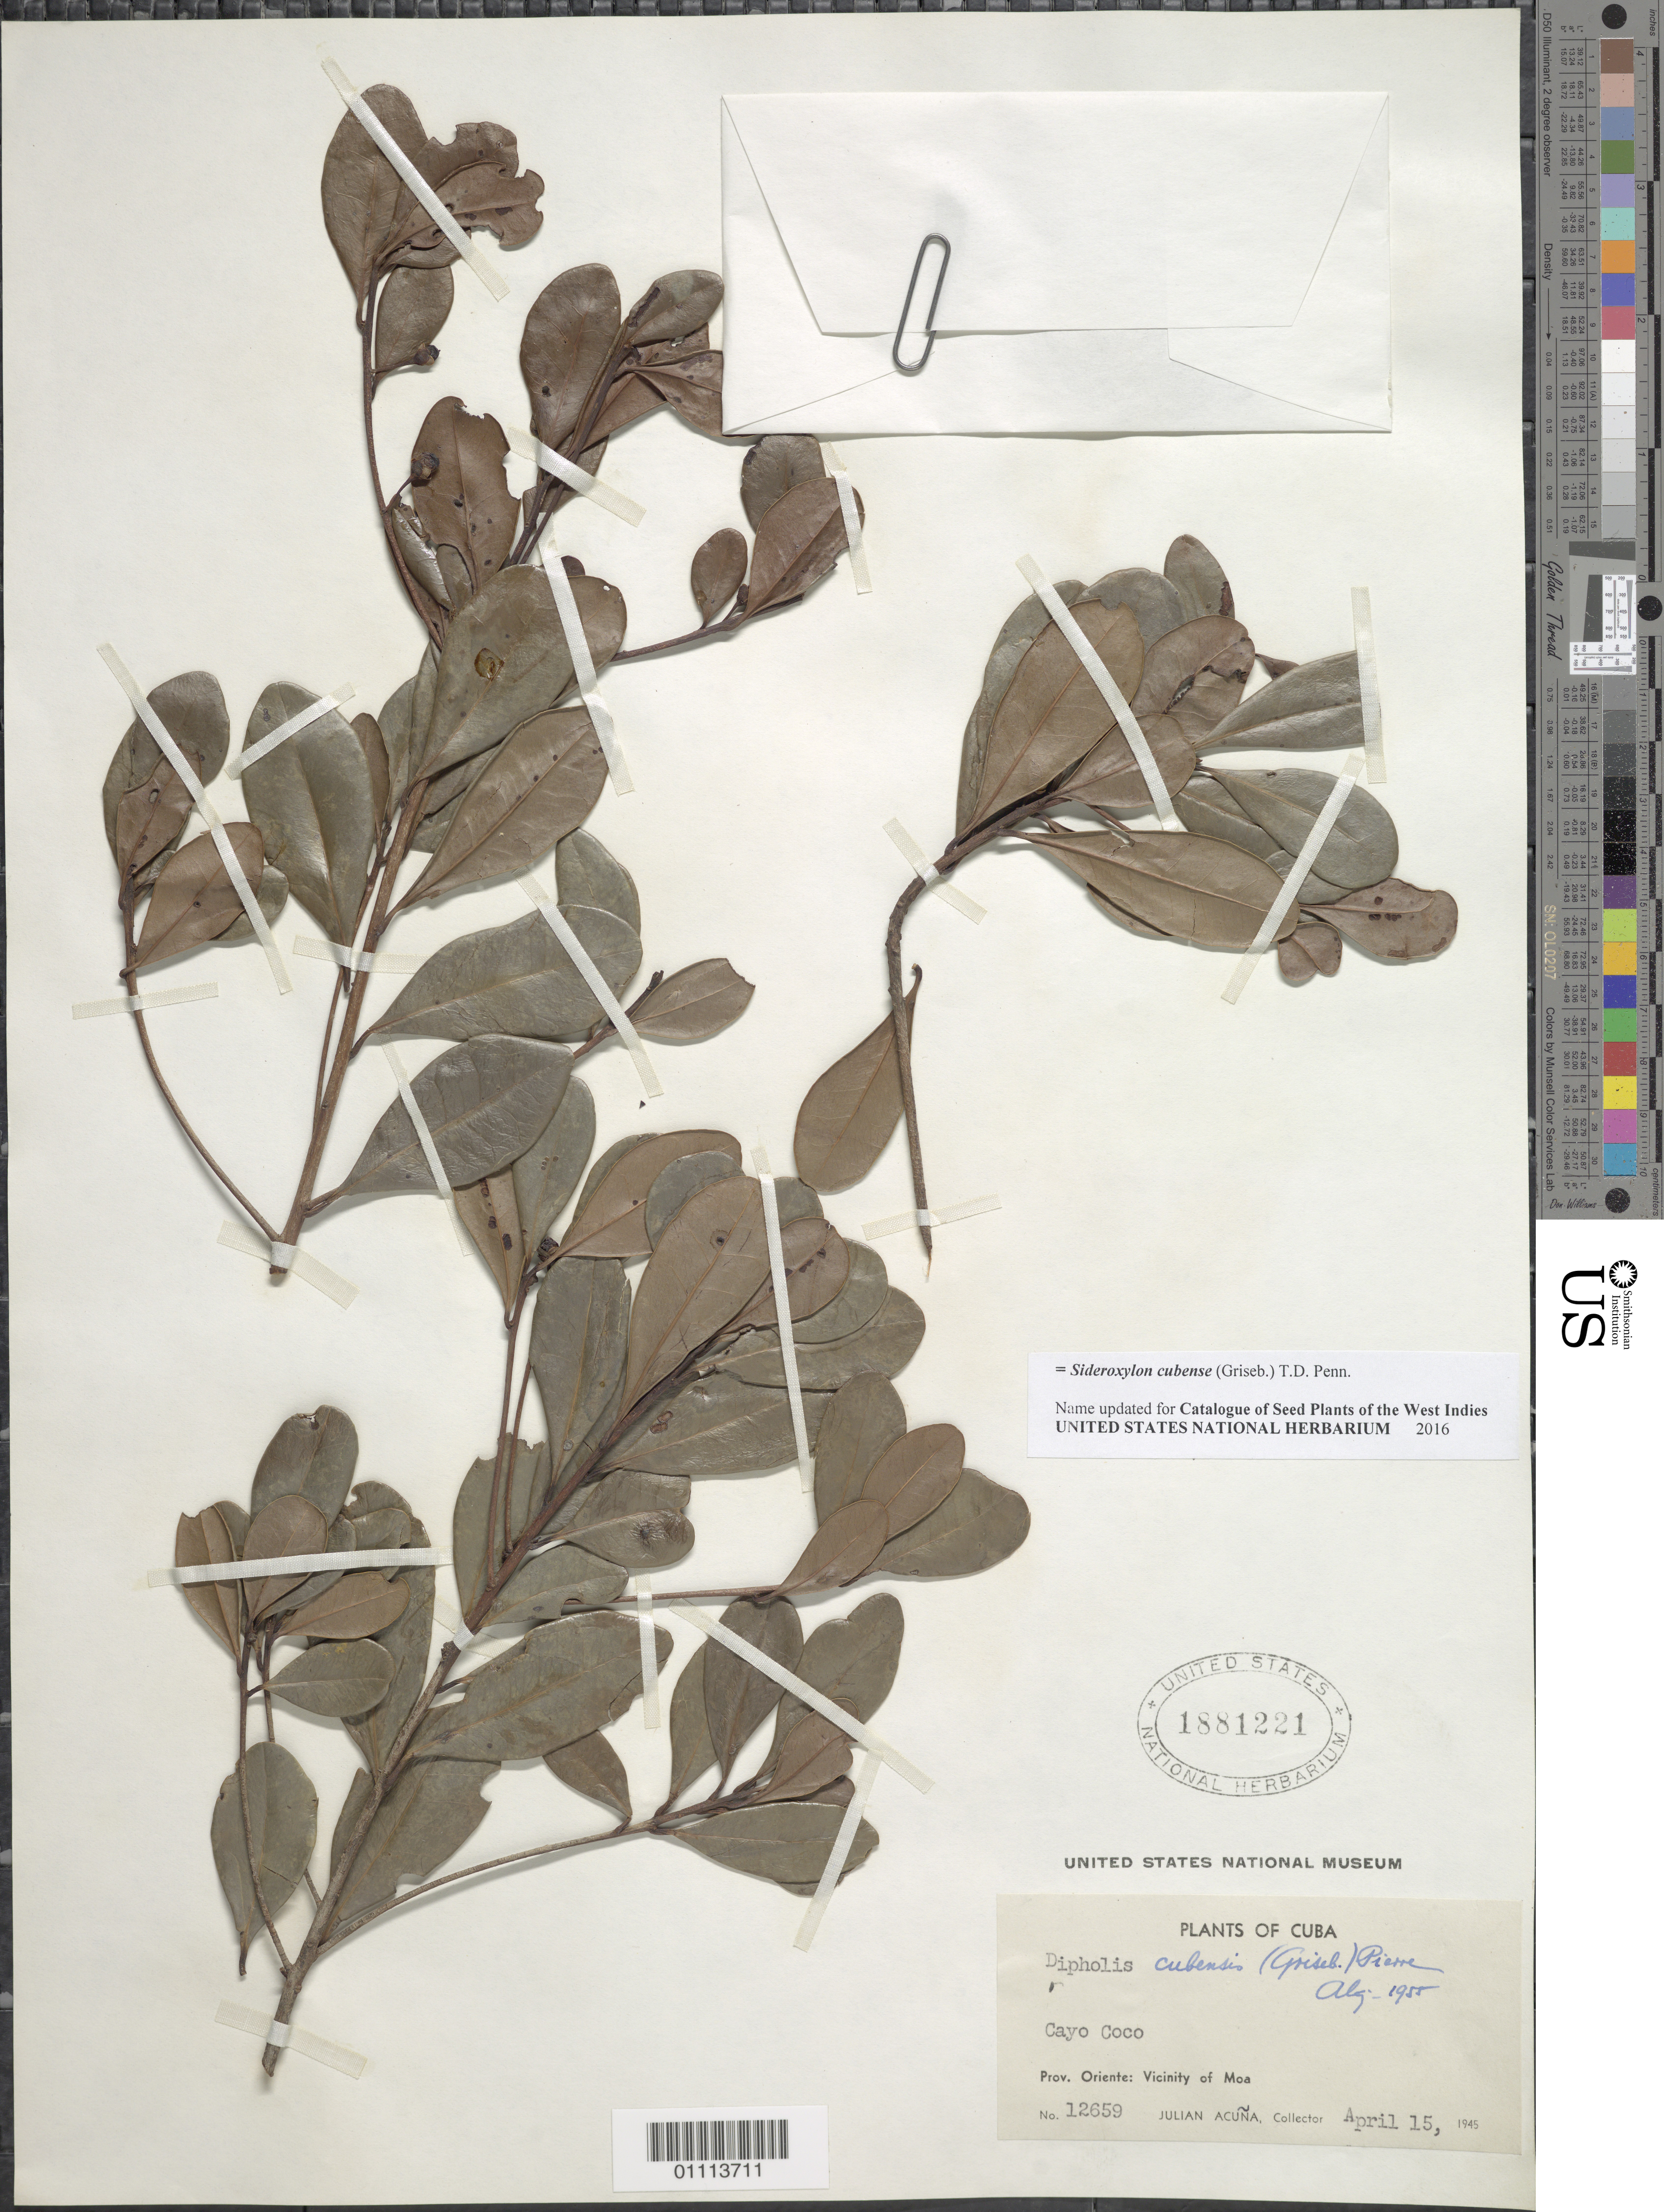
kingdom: Plantae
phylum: Tracheophyta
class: Magnoliopsida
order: Ericales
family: Sapotaceae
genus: Dipholis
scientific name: Dipholis cubensis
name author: (Griseb.) Pierre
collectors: J. Acuña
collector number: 12659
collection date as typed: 15 Apr 1945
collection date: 1945-04-15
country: Cuba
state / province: Holguín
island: Cuba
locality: Cayo Coco, vicinity of Moa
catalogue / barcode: US 1881221